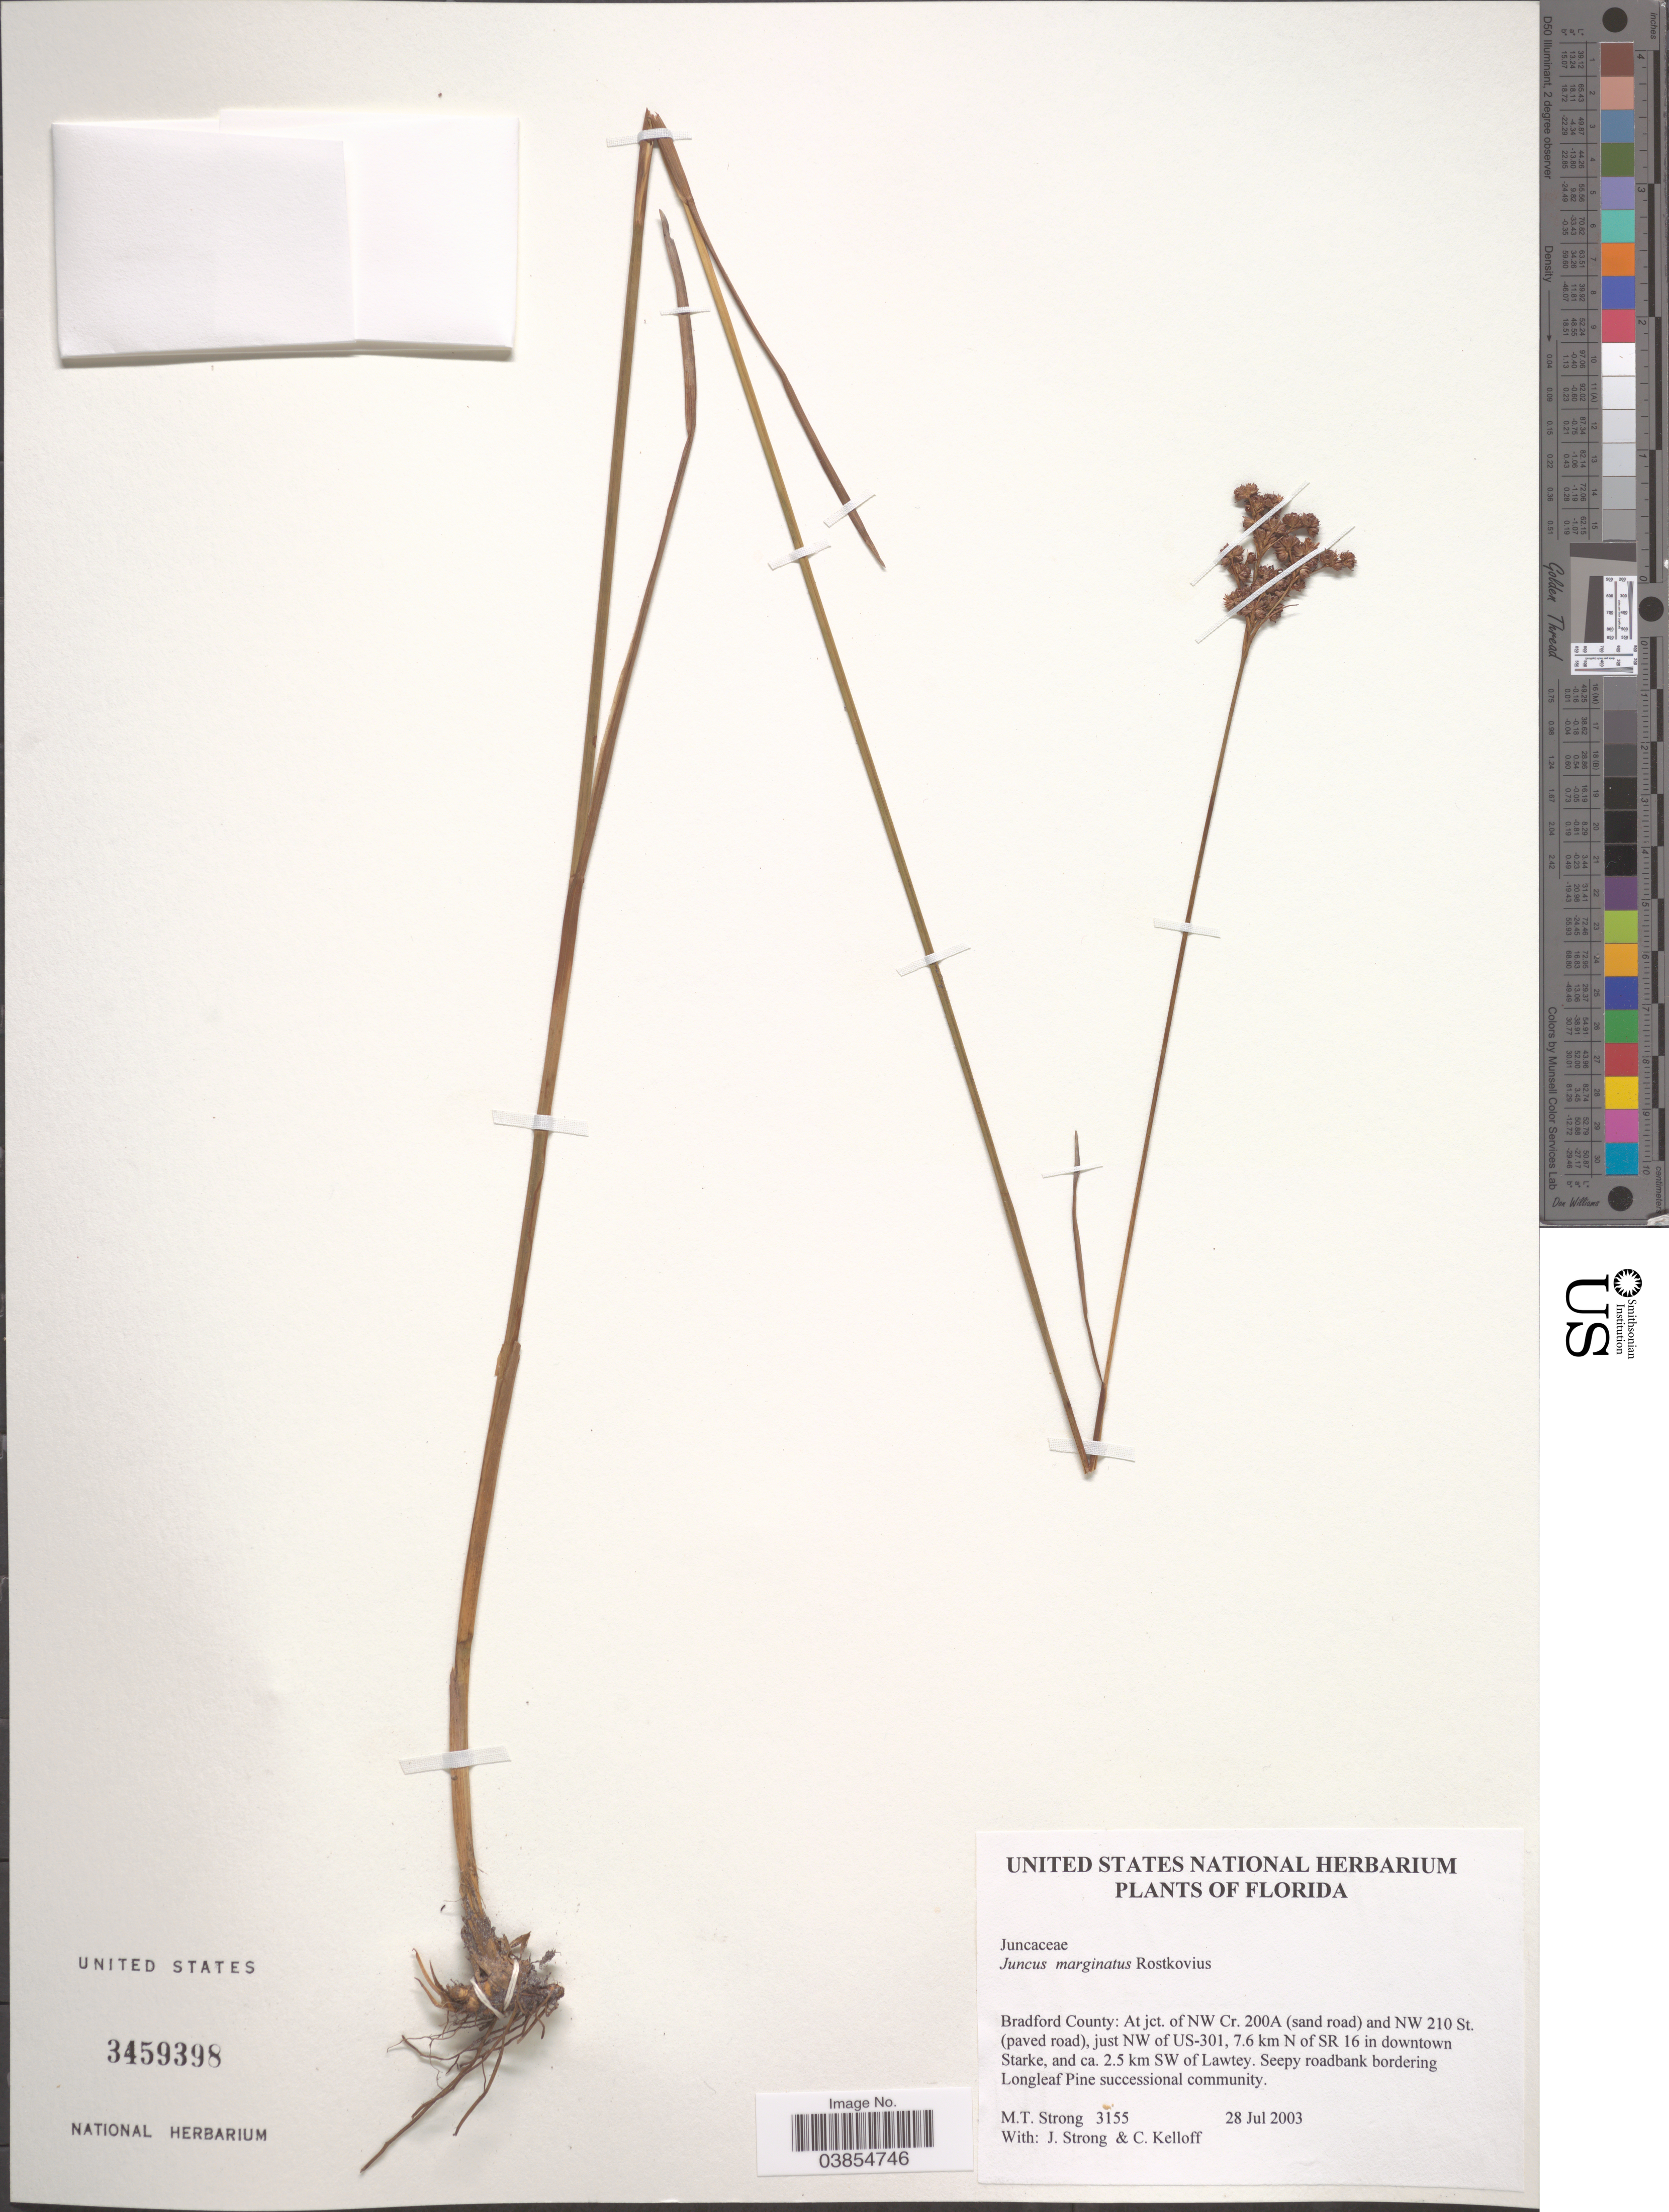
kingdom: Plantae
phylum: Tracheophyta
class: Liliopsida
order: Poales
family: Juncaceae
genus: Juncus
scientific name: Juncus marginatus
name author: Rostk.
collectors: M. T. Strong, J. Strong & C. L. Kelloff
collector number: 3155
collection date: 2003-07-28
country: United States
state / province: Florida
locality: Bradford County: At jct. of NW Cr. 200A (sand road) and NW 210 St. (paved road), just NW of US-301, 7.6 km N of SR 16 in downtown Starke, and ca. 2.5 km SW of Lawtey.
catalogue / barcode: US 3459398